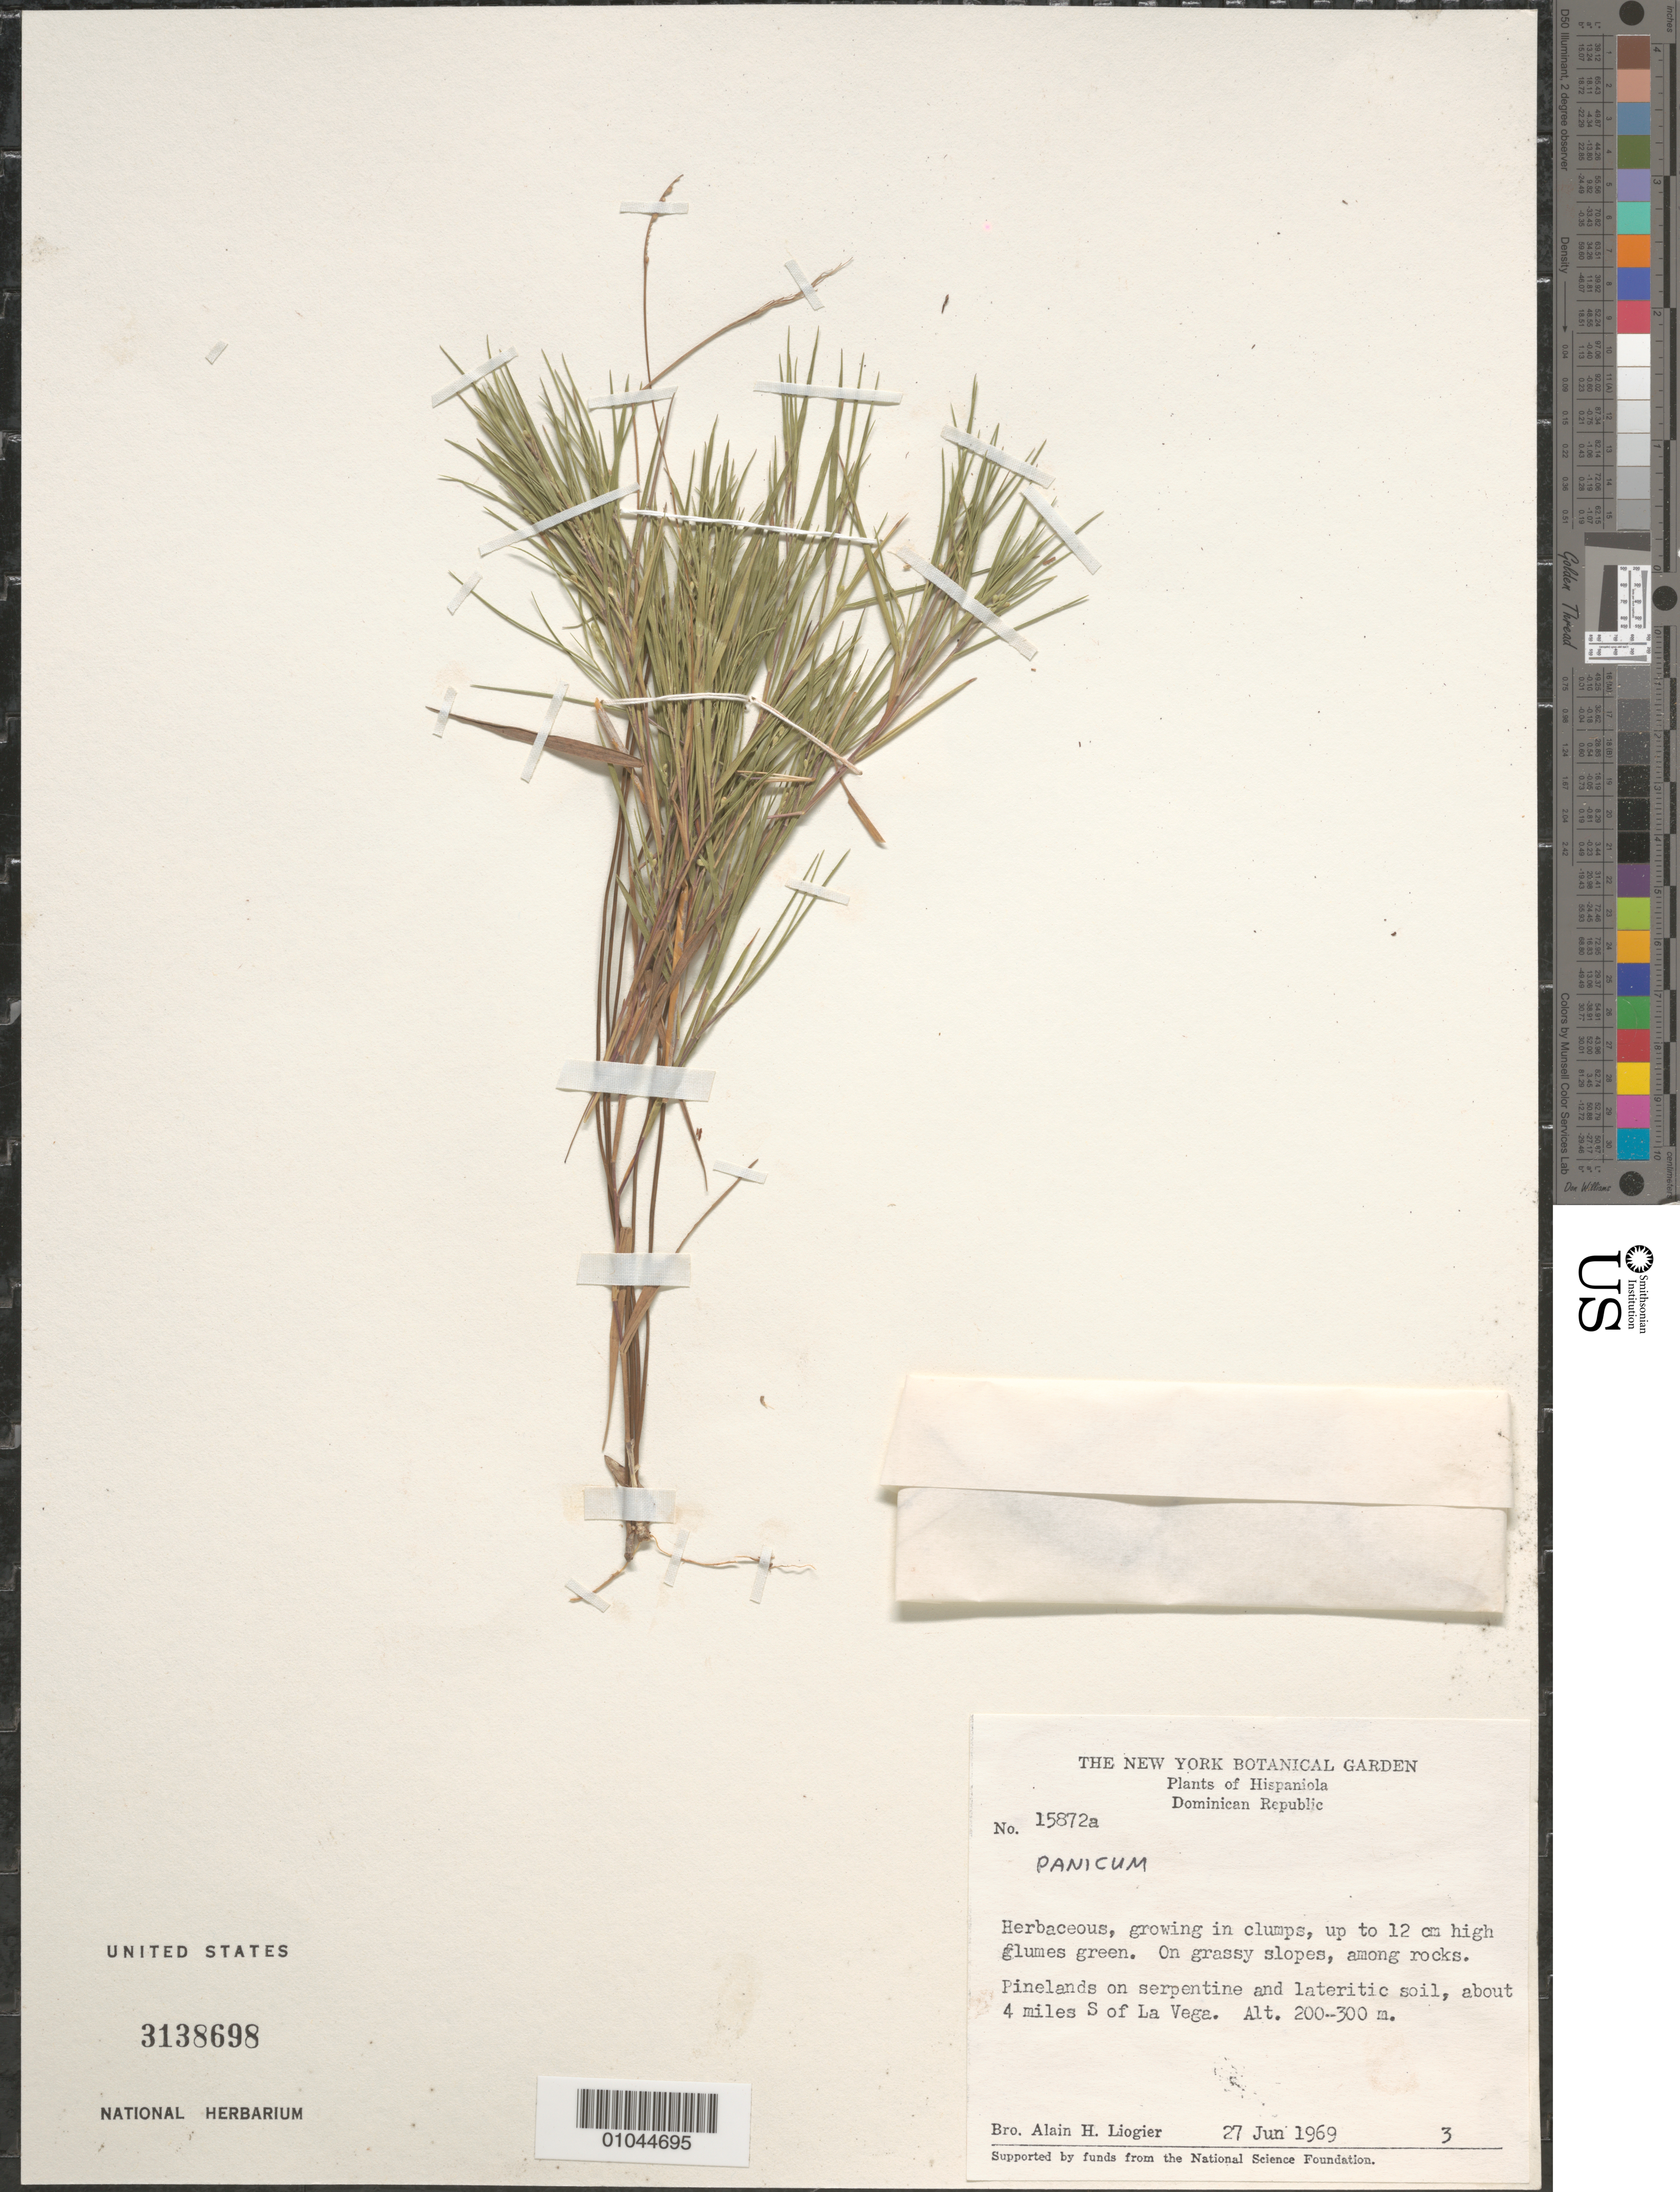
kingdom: Plantae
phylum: Tracheophyta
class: Liliopsida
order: Poales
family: Poaceae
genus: Panicum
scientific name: Panicum sp.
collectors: A. H. Liogier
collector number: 15872a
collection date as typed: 27 Jun 1969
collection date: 1969-06-27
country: Dominican Republic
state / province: La Vega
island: Hispaniola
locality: About 4 miles S of La Vega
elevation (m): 200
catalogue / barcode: US 3138698